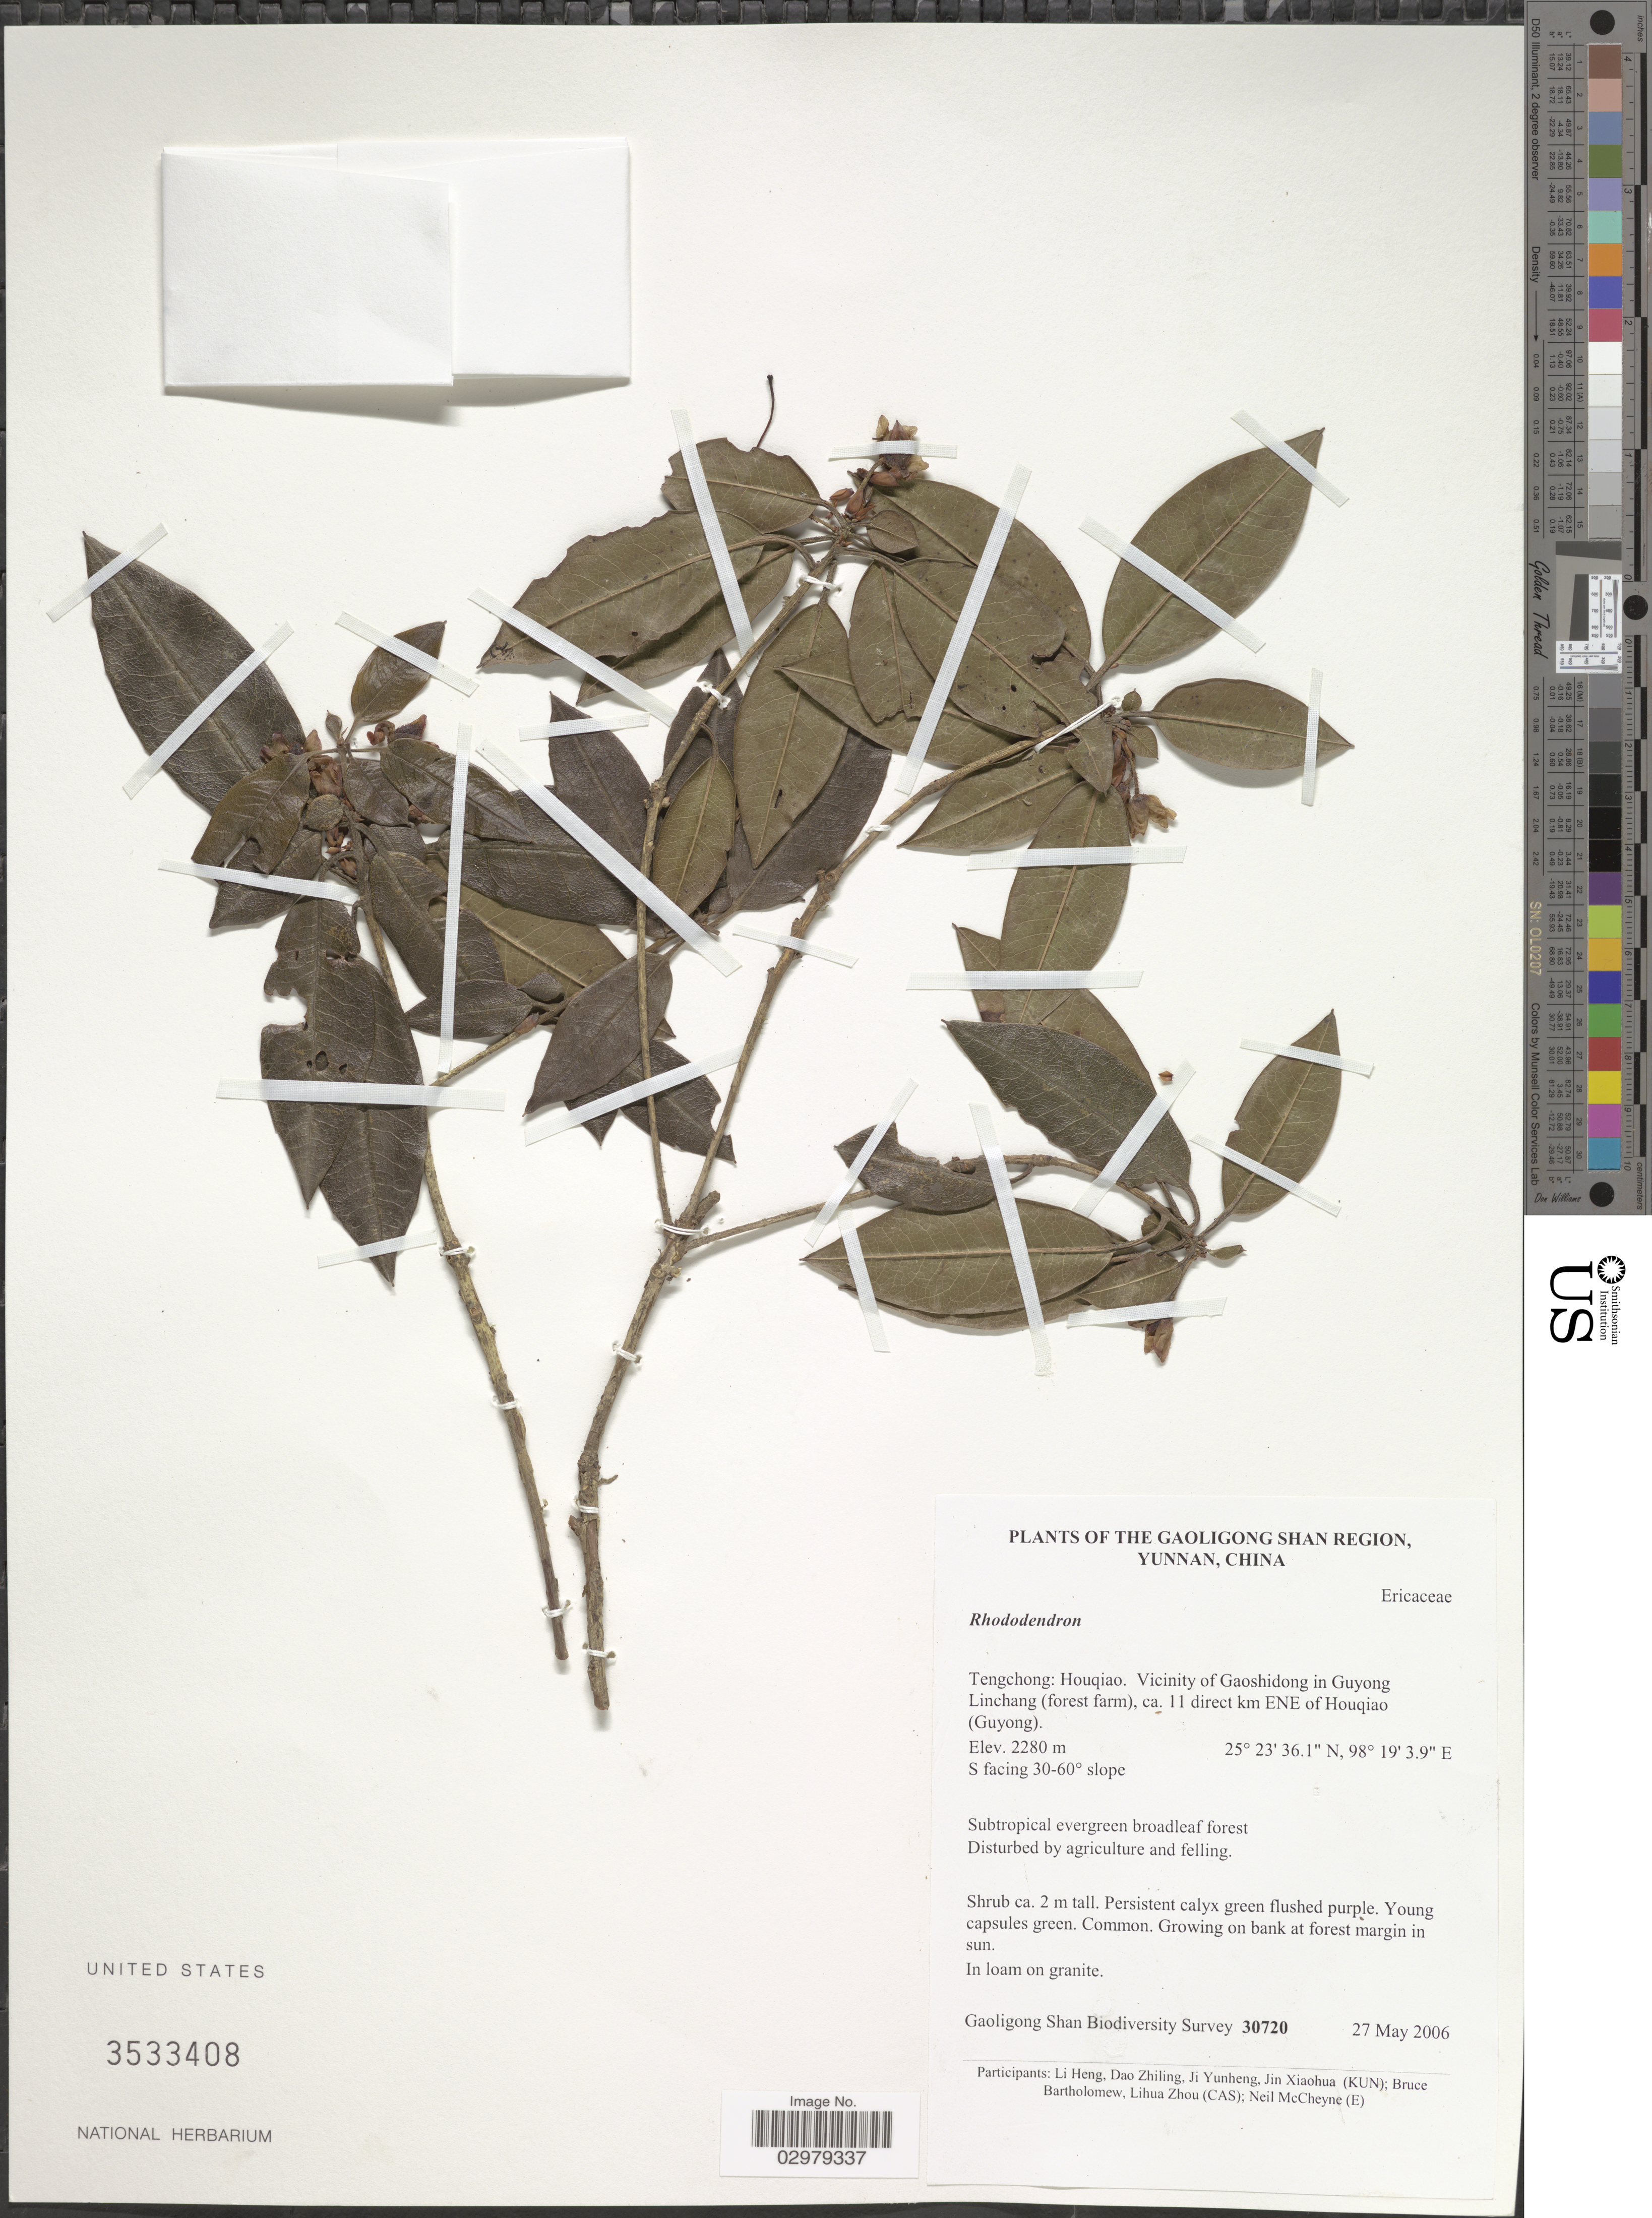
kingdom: Plantae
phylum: Tracheophyta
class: Magnoliopsida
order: Ericales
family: Ericaceae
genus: Rhododendron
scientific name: Rhododendron sp.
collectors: Gaoligong Shan Biodiversity Survey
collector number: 30720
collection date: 2006-05-27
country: China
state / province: Yunnan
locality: Gaoligong Shan Region. Tengchong: Houqiao. Vicinity of Gaoshidong in Guyong Linchang (forest farm), ca. 11 direct km ENE of Houqiao (Guyong). S facing 30-60° slope.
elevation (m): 2280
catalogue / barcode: US 3533408